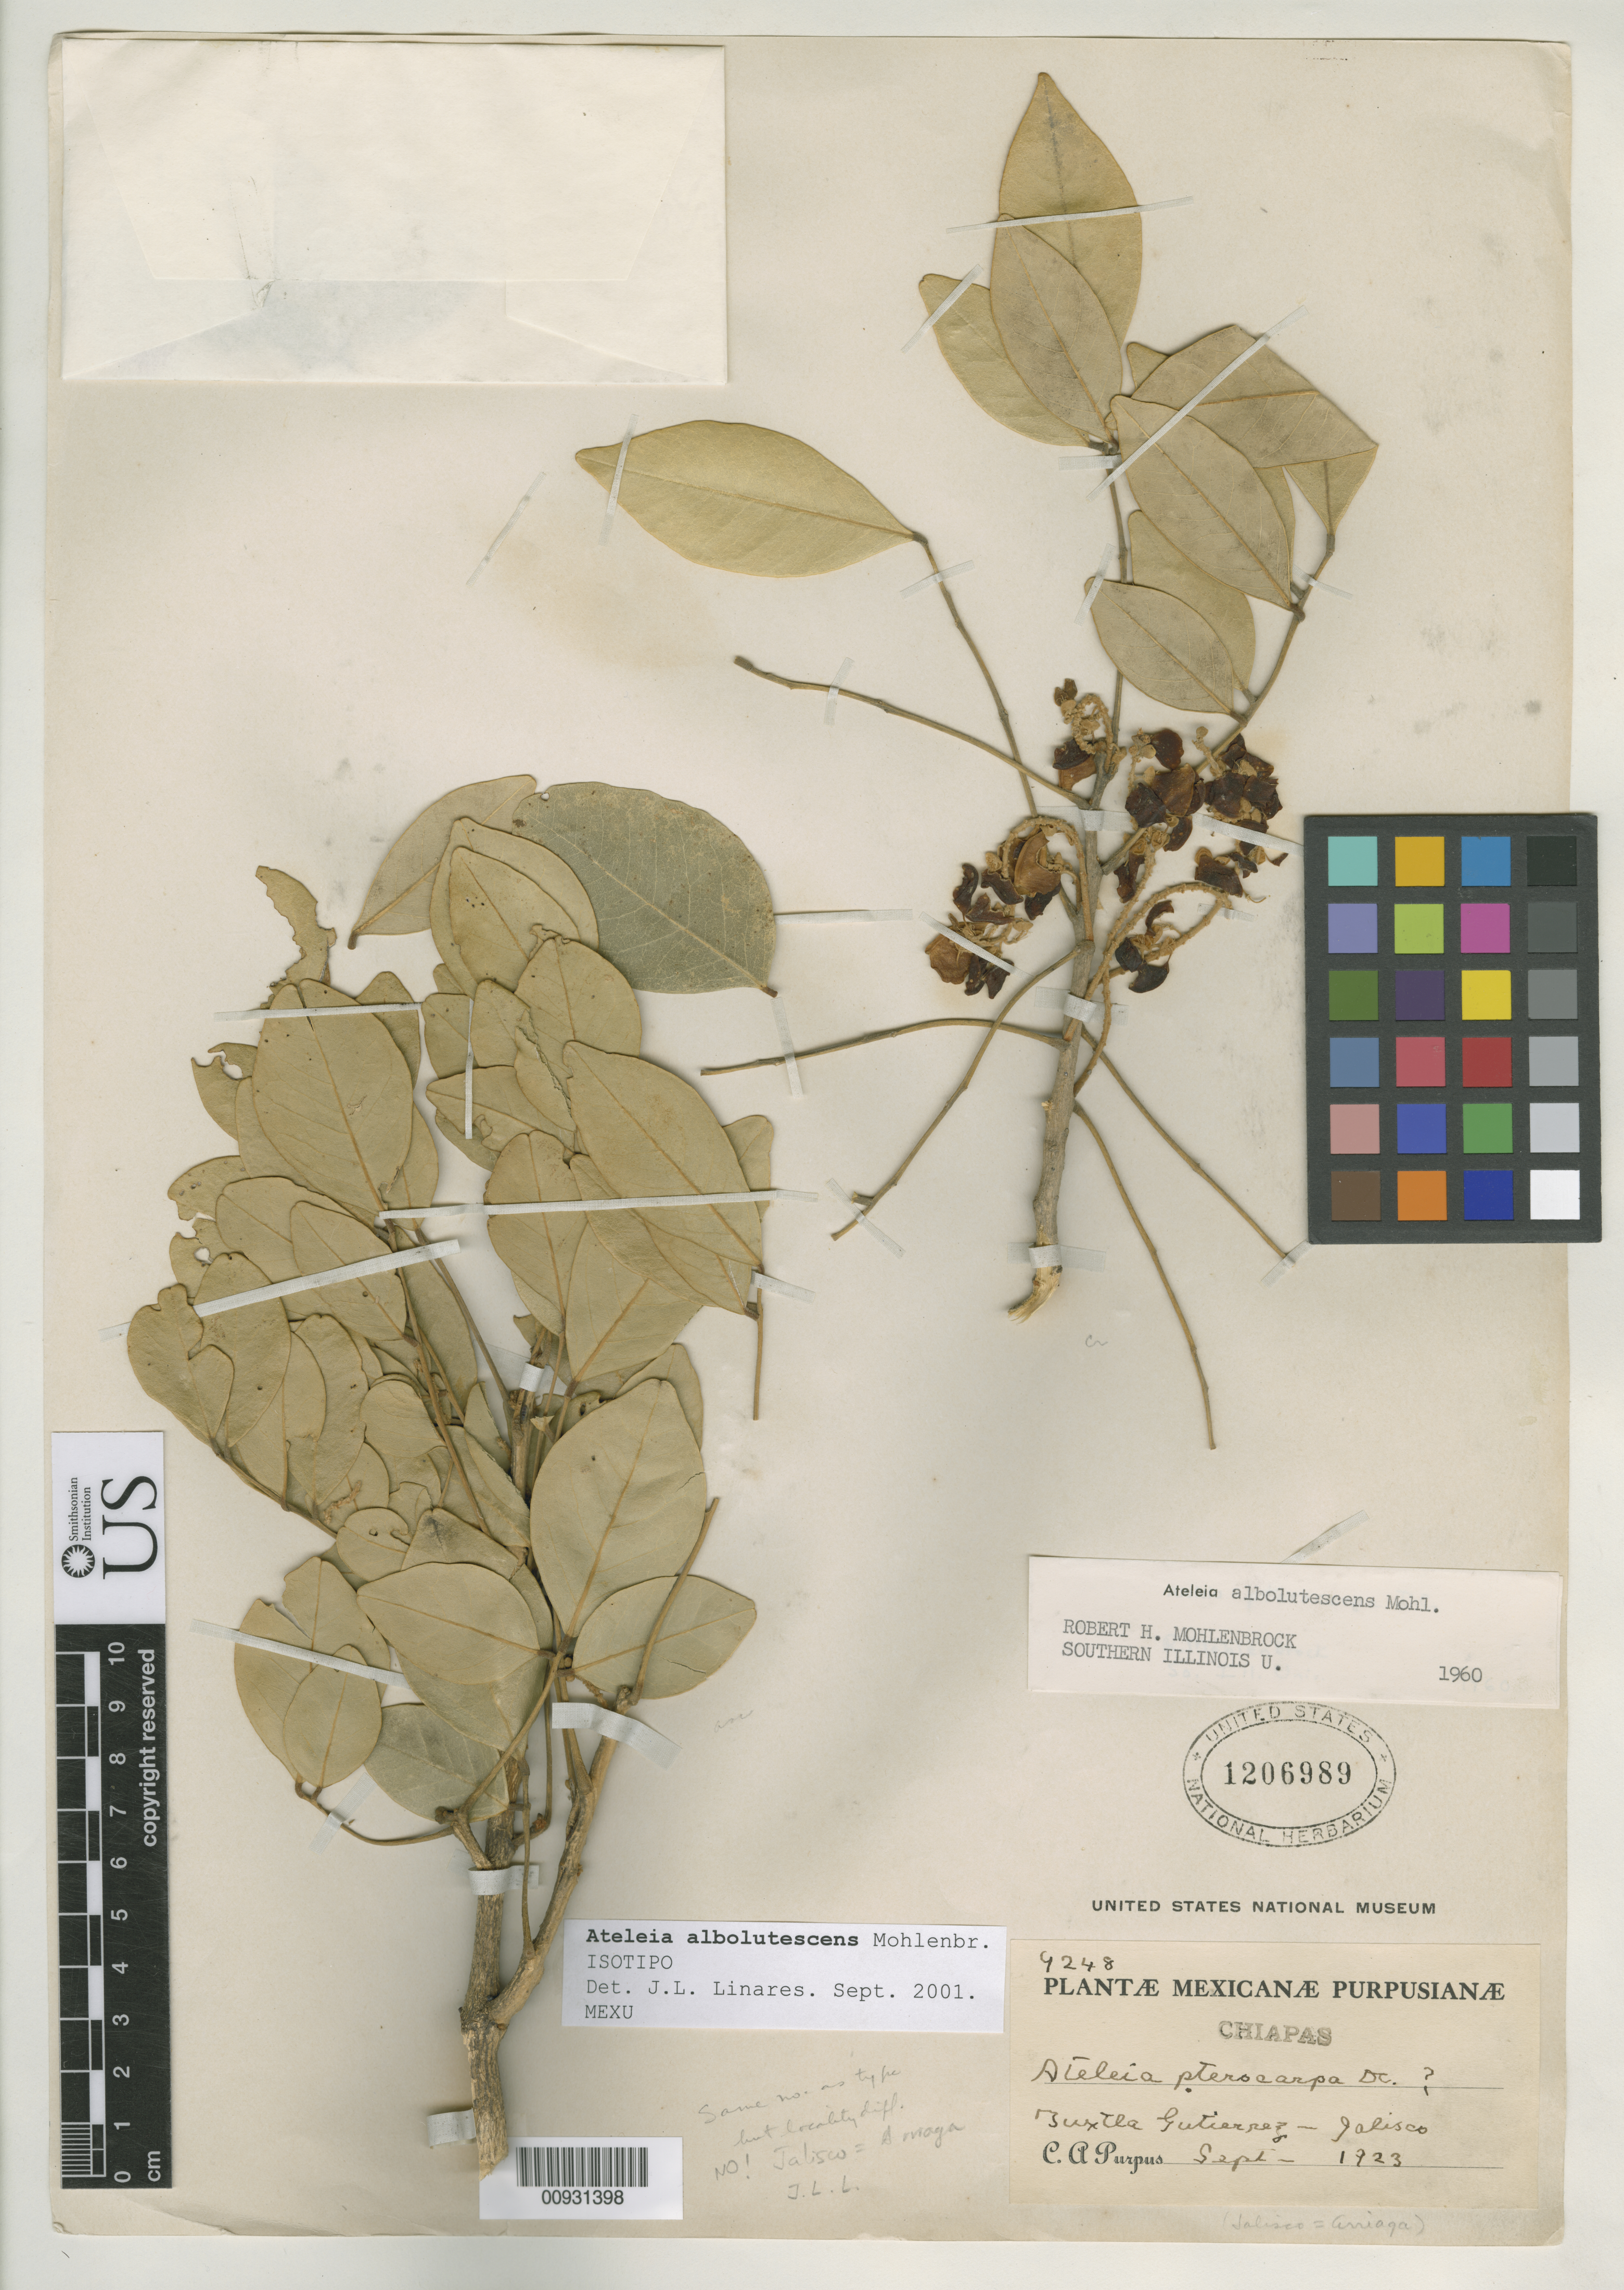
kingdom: Plantae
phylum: Tracheophyta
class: Magnoliopsida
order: Fabales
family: Fabaceae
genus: Ateleia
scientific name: Ateleia albolutescens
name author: Mohlenbr.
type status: Isotype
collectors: C. A. Purpus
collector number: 9248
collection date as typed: Sep 1923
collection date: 1923-09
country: Mexico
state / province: Chiapas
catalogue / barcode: US 1206989